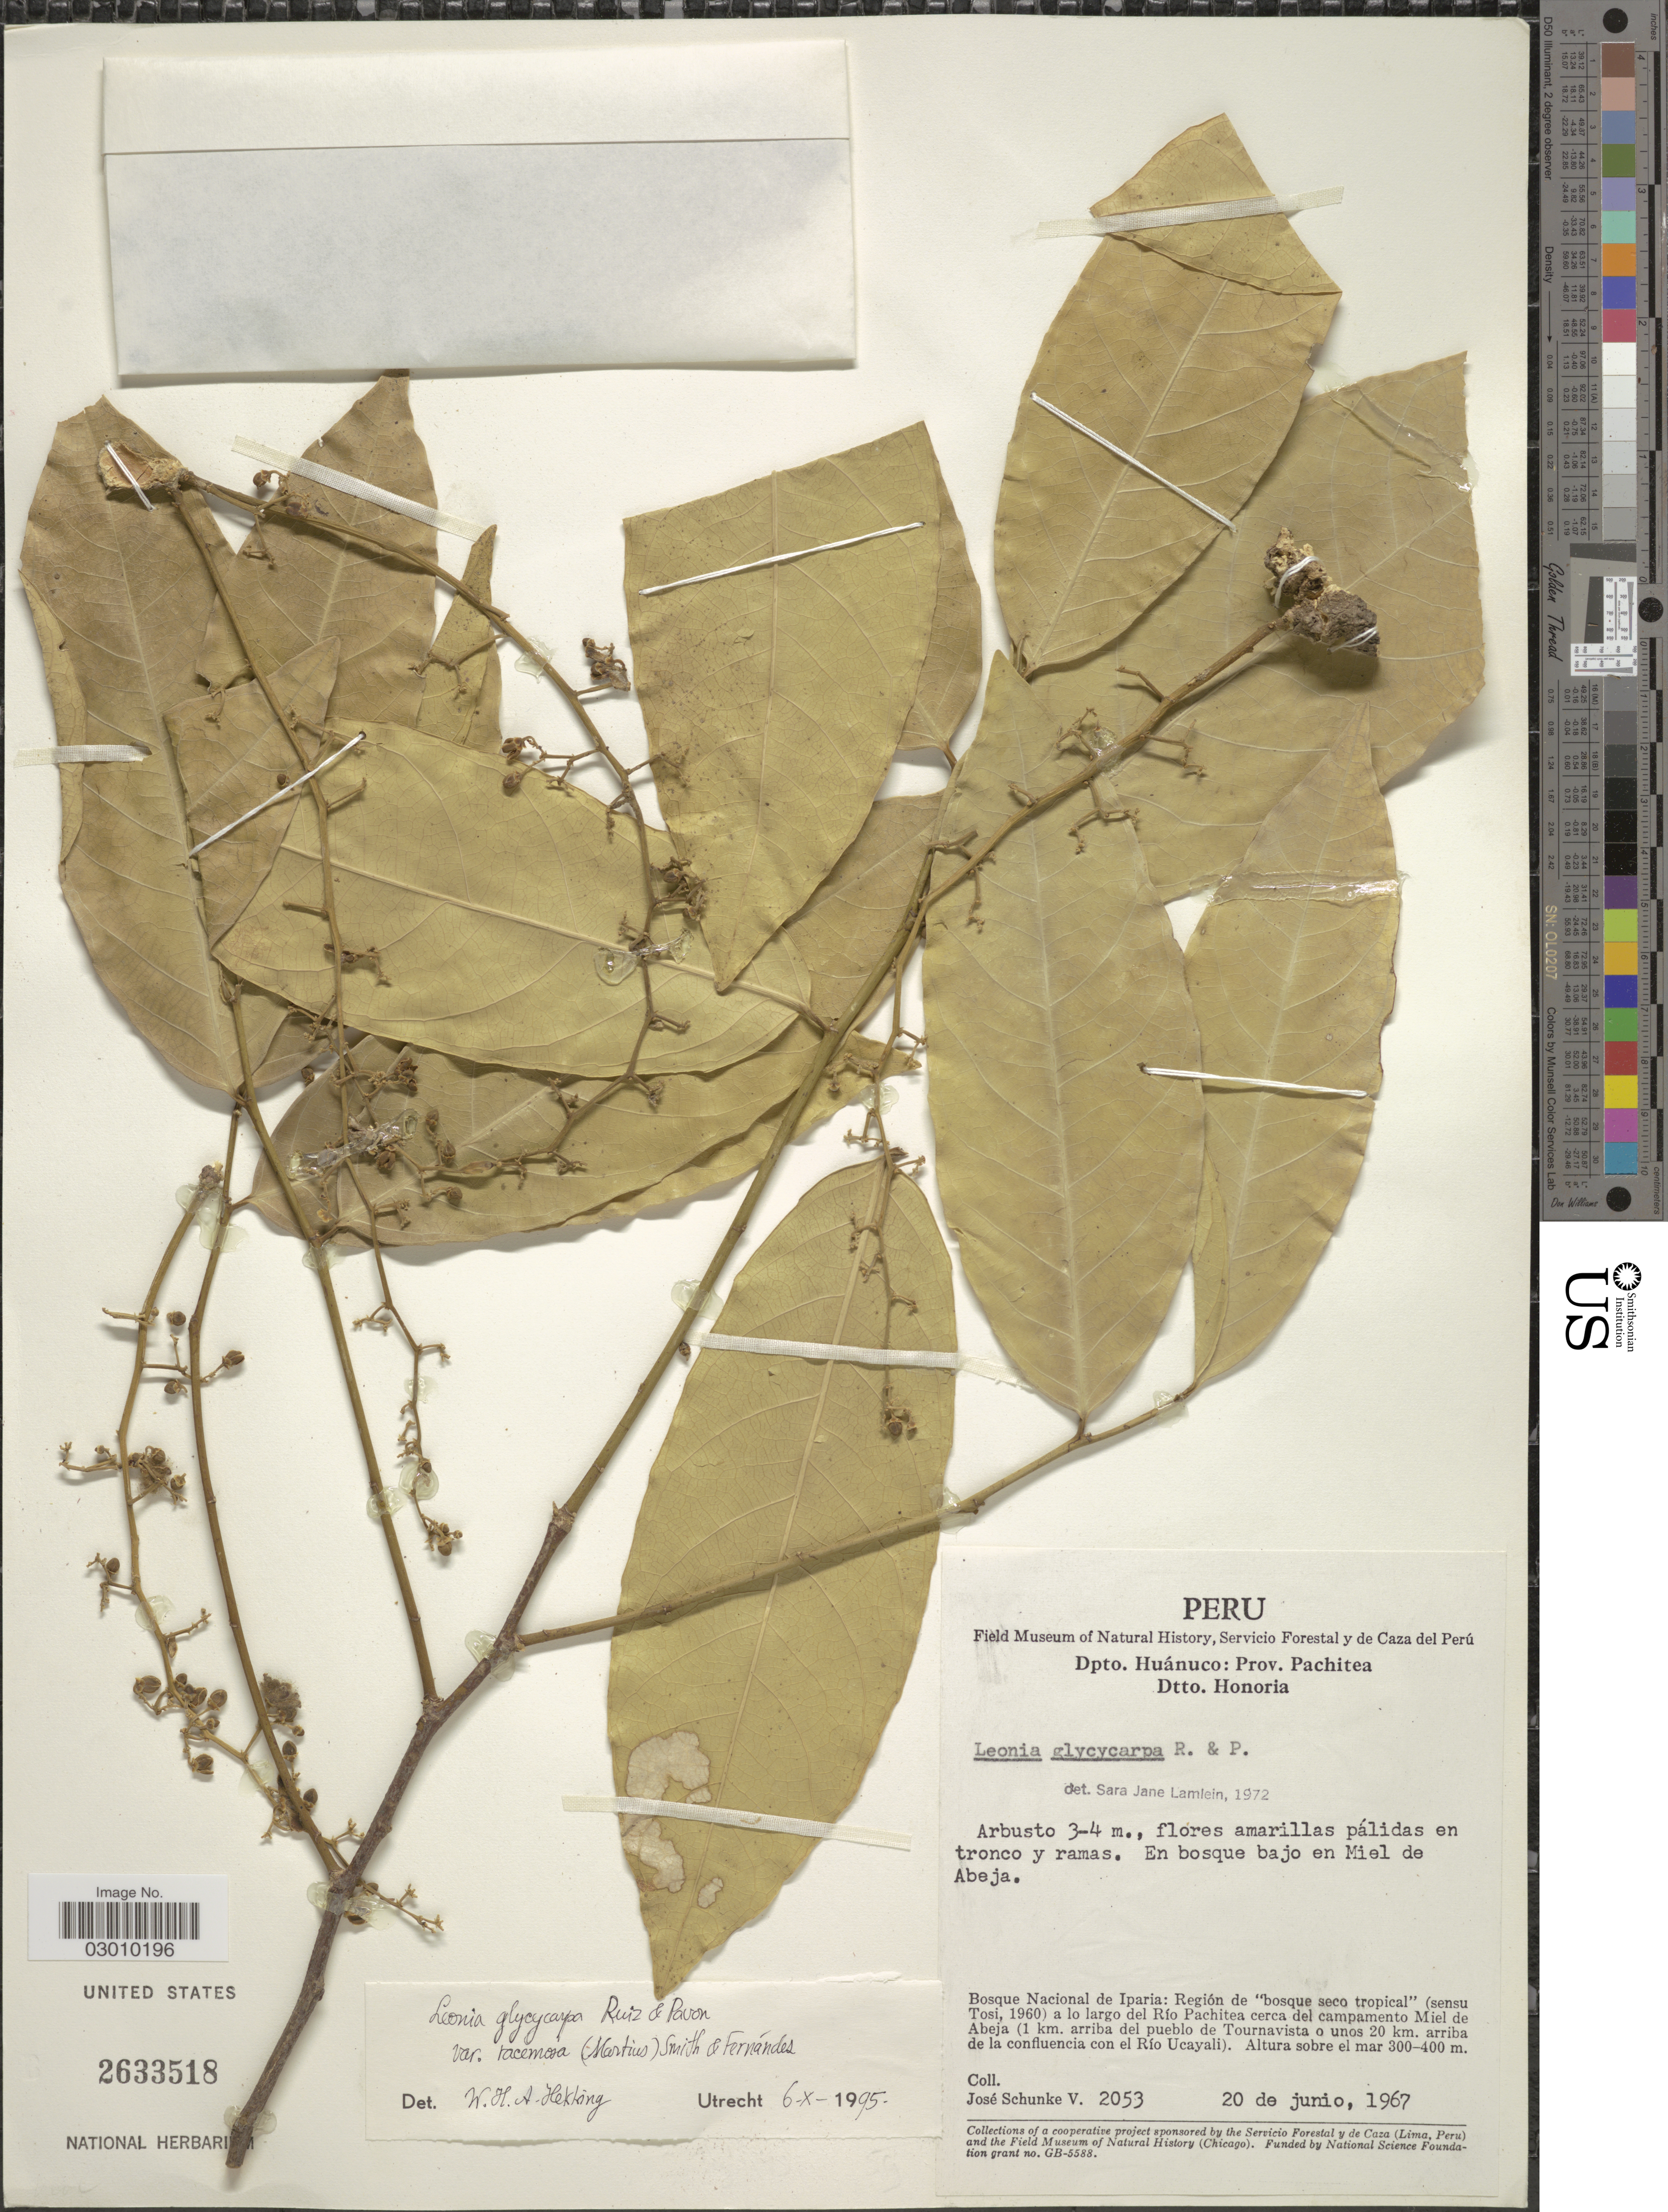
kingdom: Plantae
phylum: Tracheophyta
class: Magnoliopsida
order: Malpighiales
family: Violaceae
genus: Leonia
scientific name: Leonia glycycarpa var. racemosa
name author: (Mart.) L.B. Sm. & A. Fernández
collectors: J. Schunke Vigo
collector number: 2053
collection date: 1967-06-20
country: Peru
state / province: Huánuco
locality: Dpto. Huánuco. Dtto. Honoria. Miel de Abeja. Bosque Nacional de Iparia: Región de "bosque seco tropical" a lo largo del Río Pachitea cerca del campamento Miel de Abeja (1 km. arriba del pueblo de Tournavista o unos 20 km. arriba de la confluencia con el Río Ucayali).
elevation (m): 300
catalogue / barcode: US 2633518